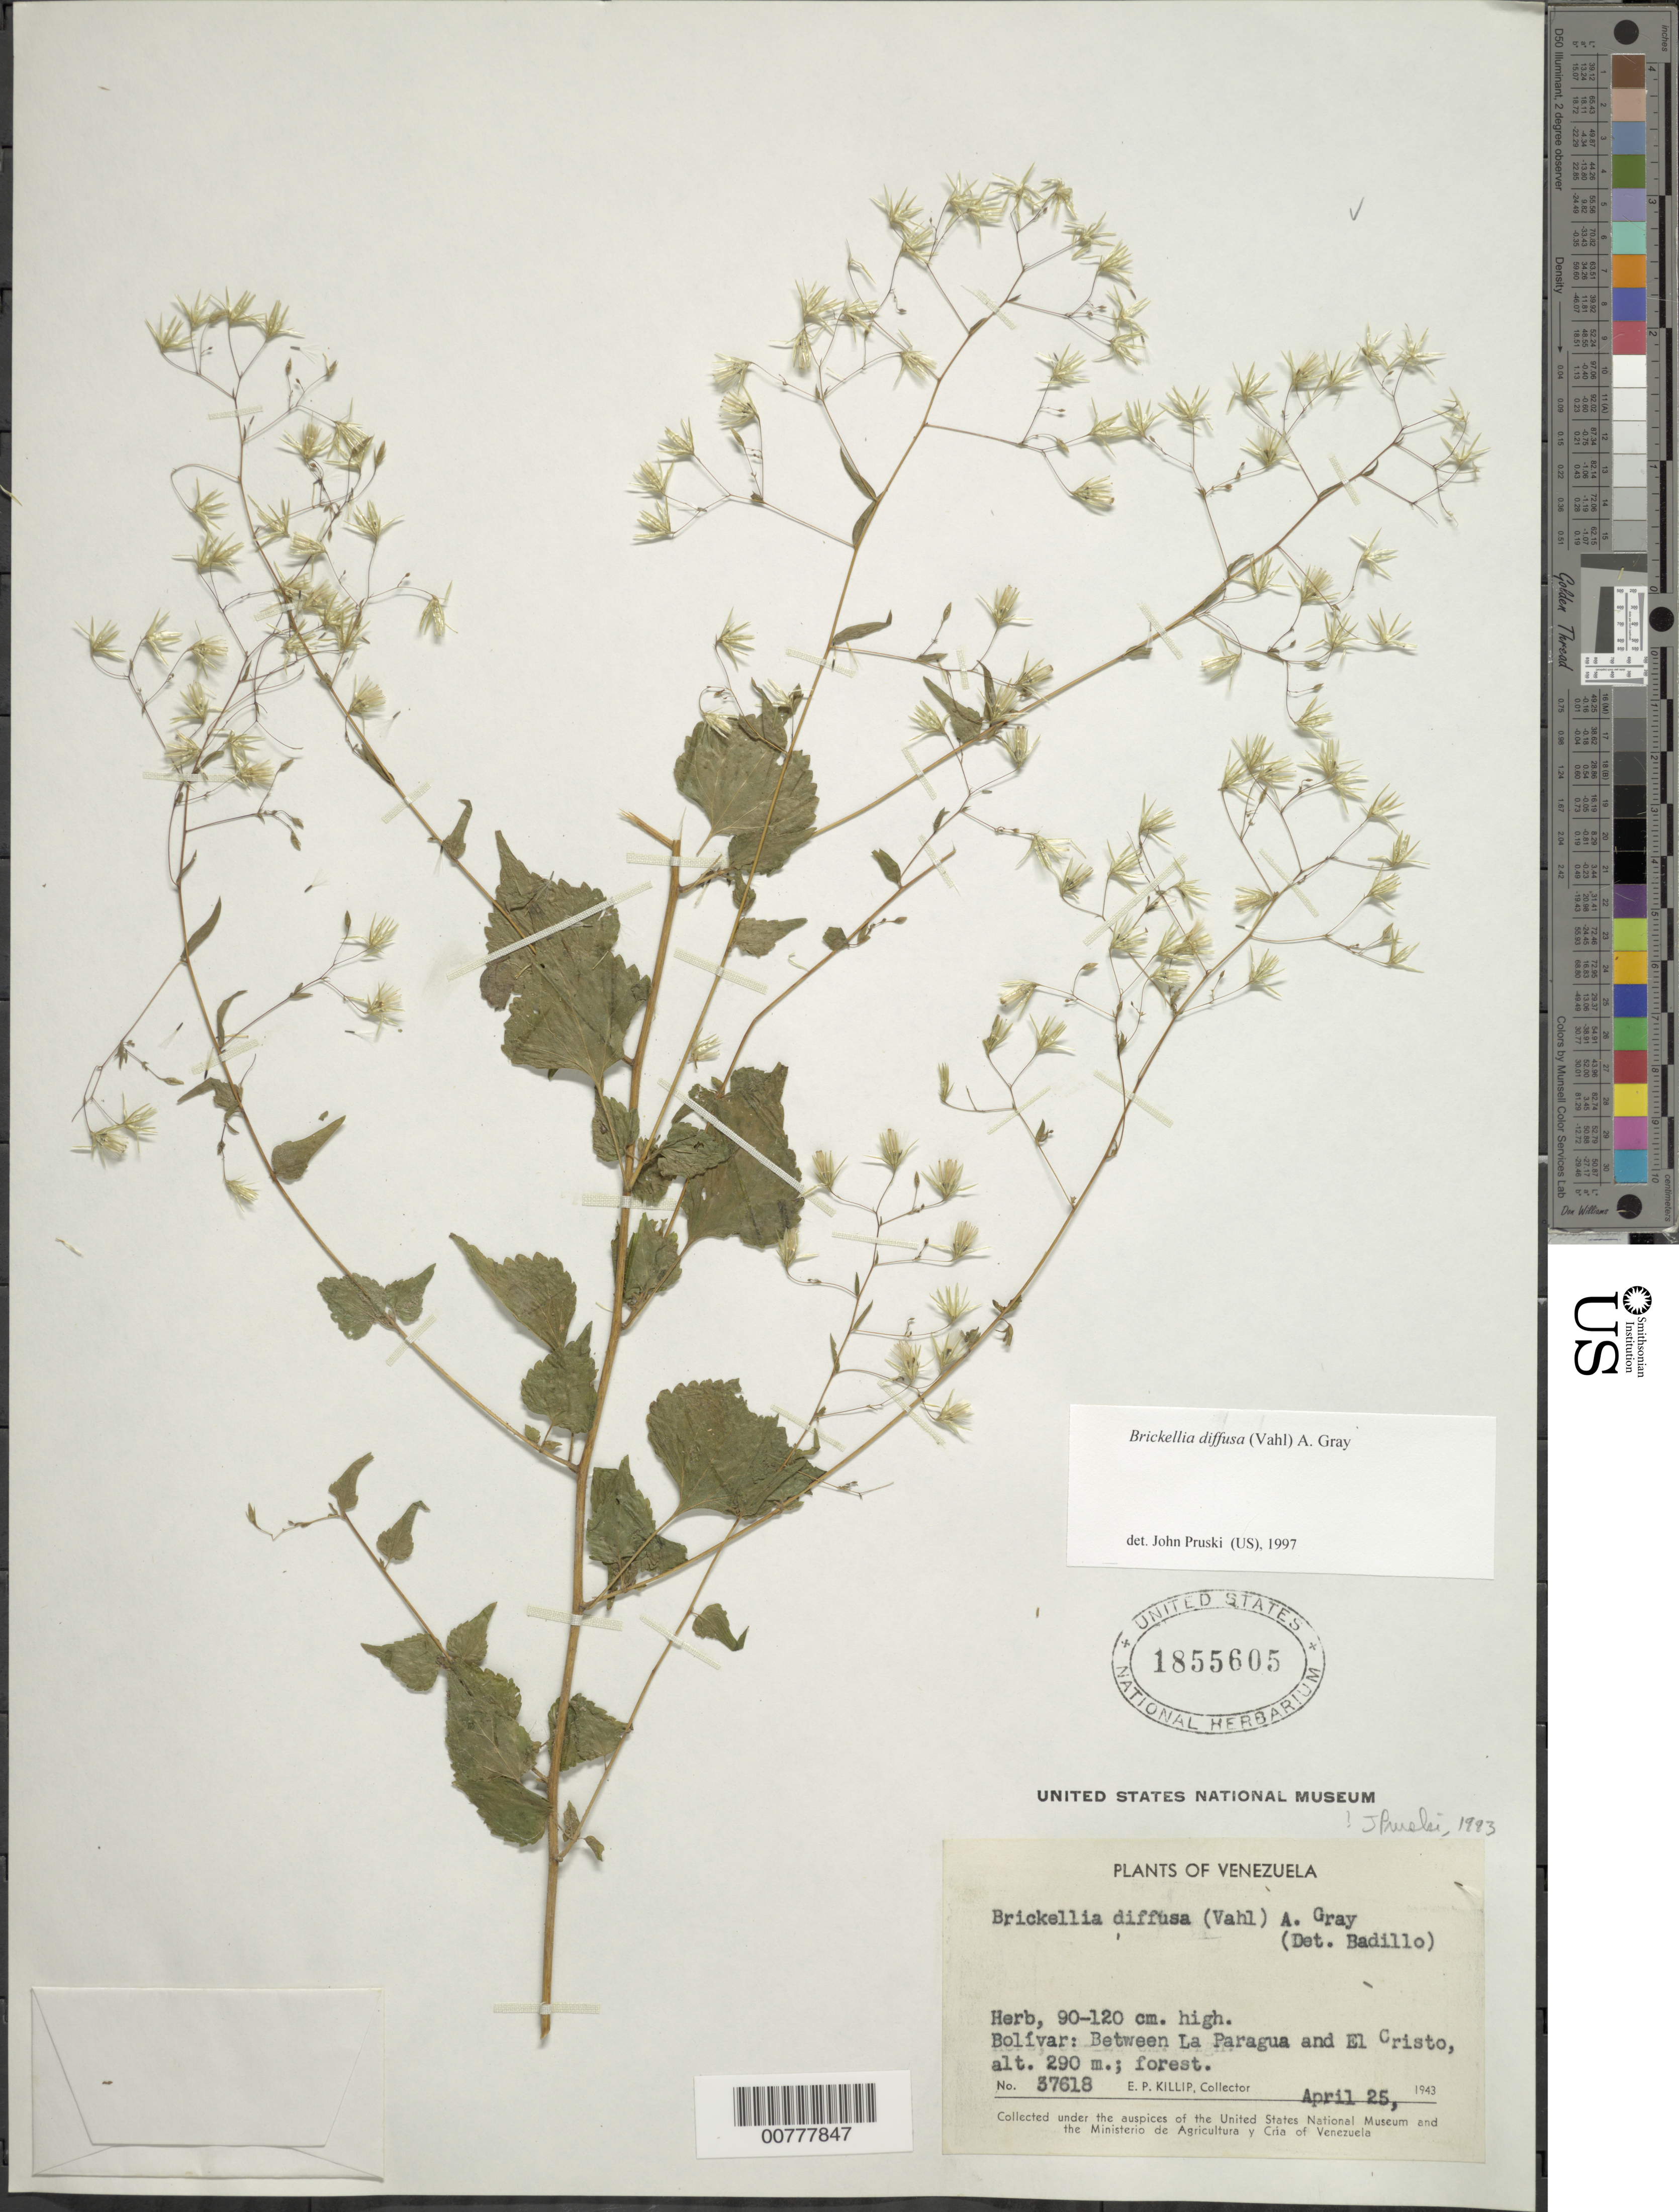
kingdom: Plantae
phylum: Tracheophyta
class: Magnoliopsida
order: Asterales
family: Asteraceae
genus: Brickellia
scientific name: Brickellia diffusa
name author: (Vahl) A. Gray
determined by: Badillo, V. M.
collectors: E. P. Killip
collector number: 37618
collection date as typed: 25-Apr-43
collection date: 1943-04-25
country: Venezuela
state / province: Bolívar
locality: La Paragua to El Cristo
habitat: Forest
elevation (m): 290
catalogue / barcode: US 1855605